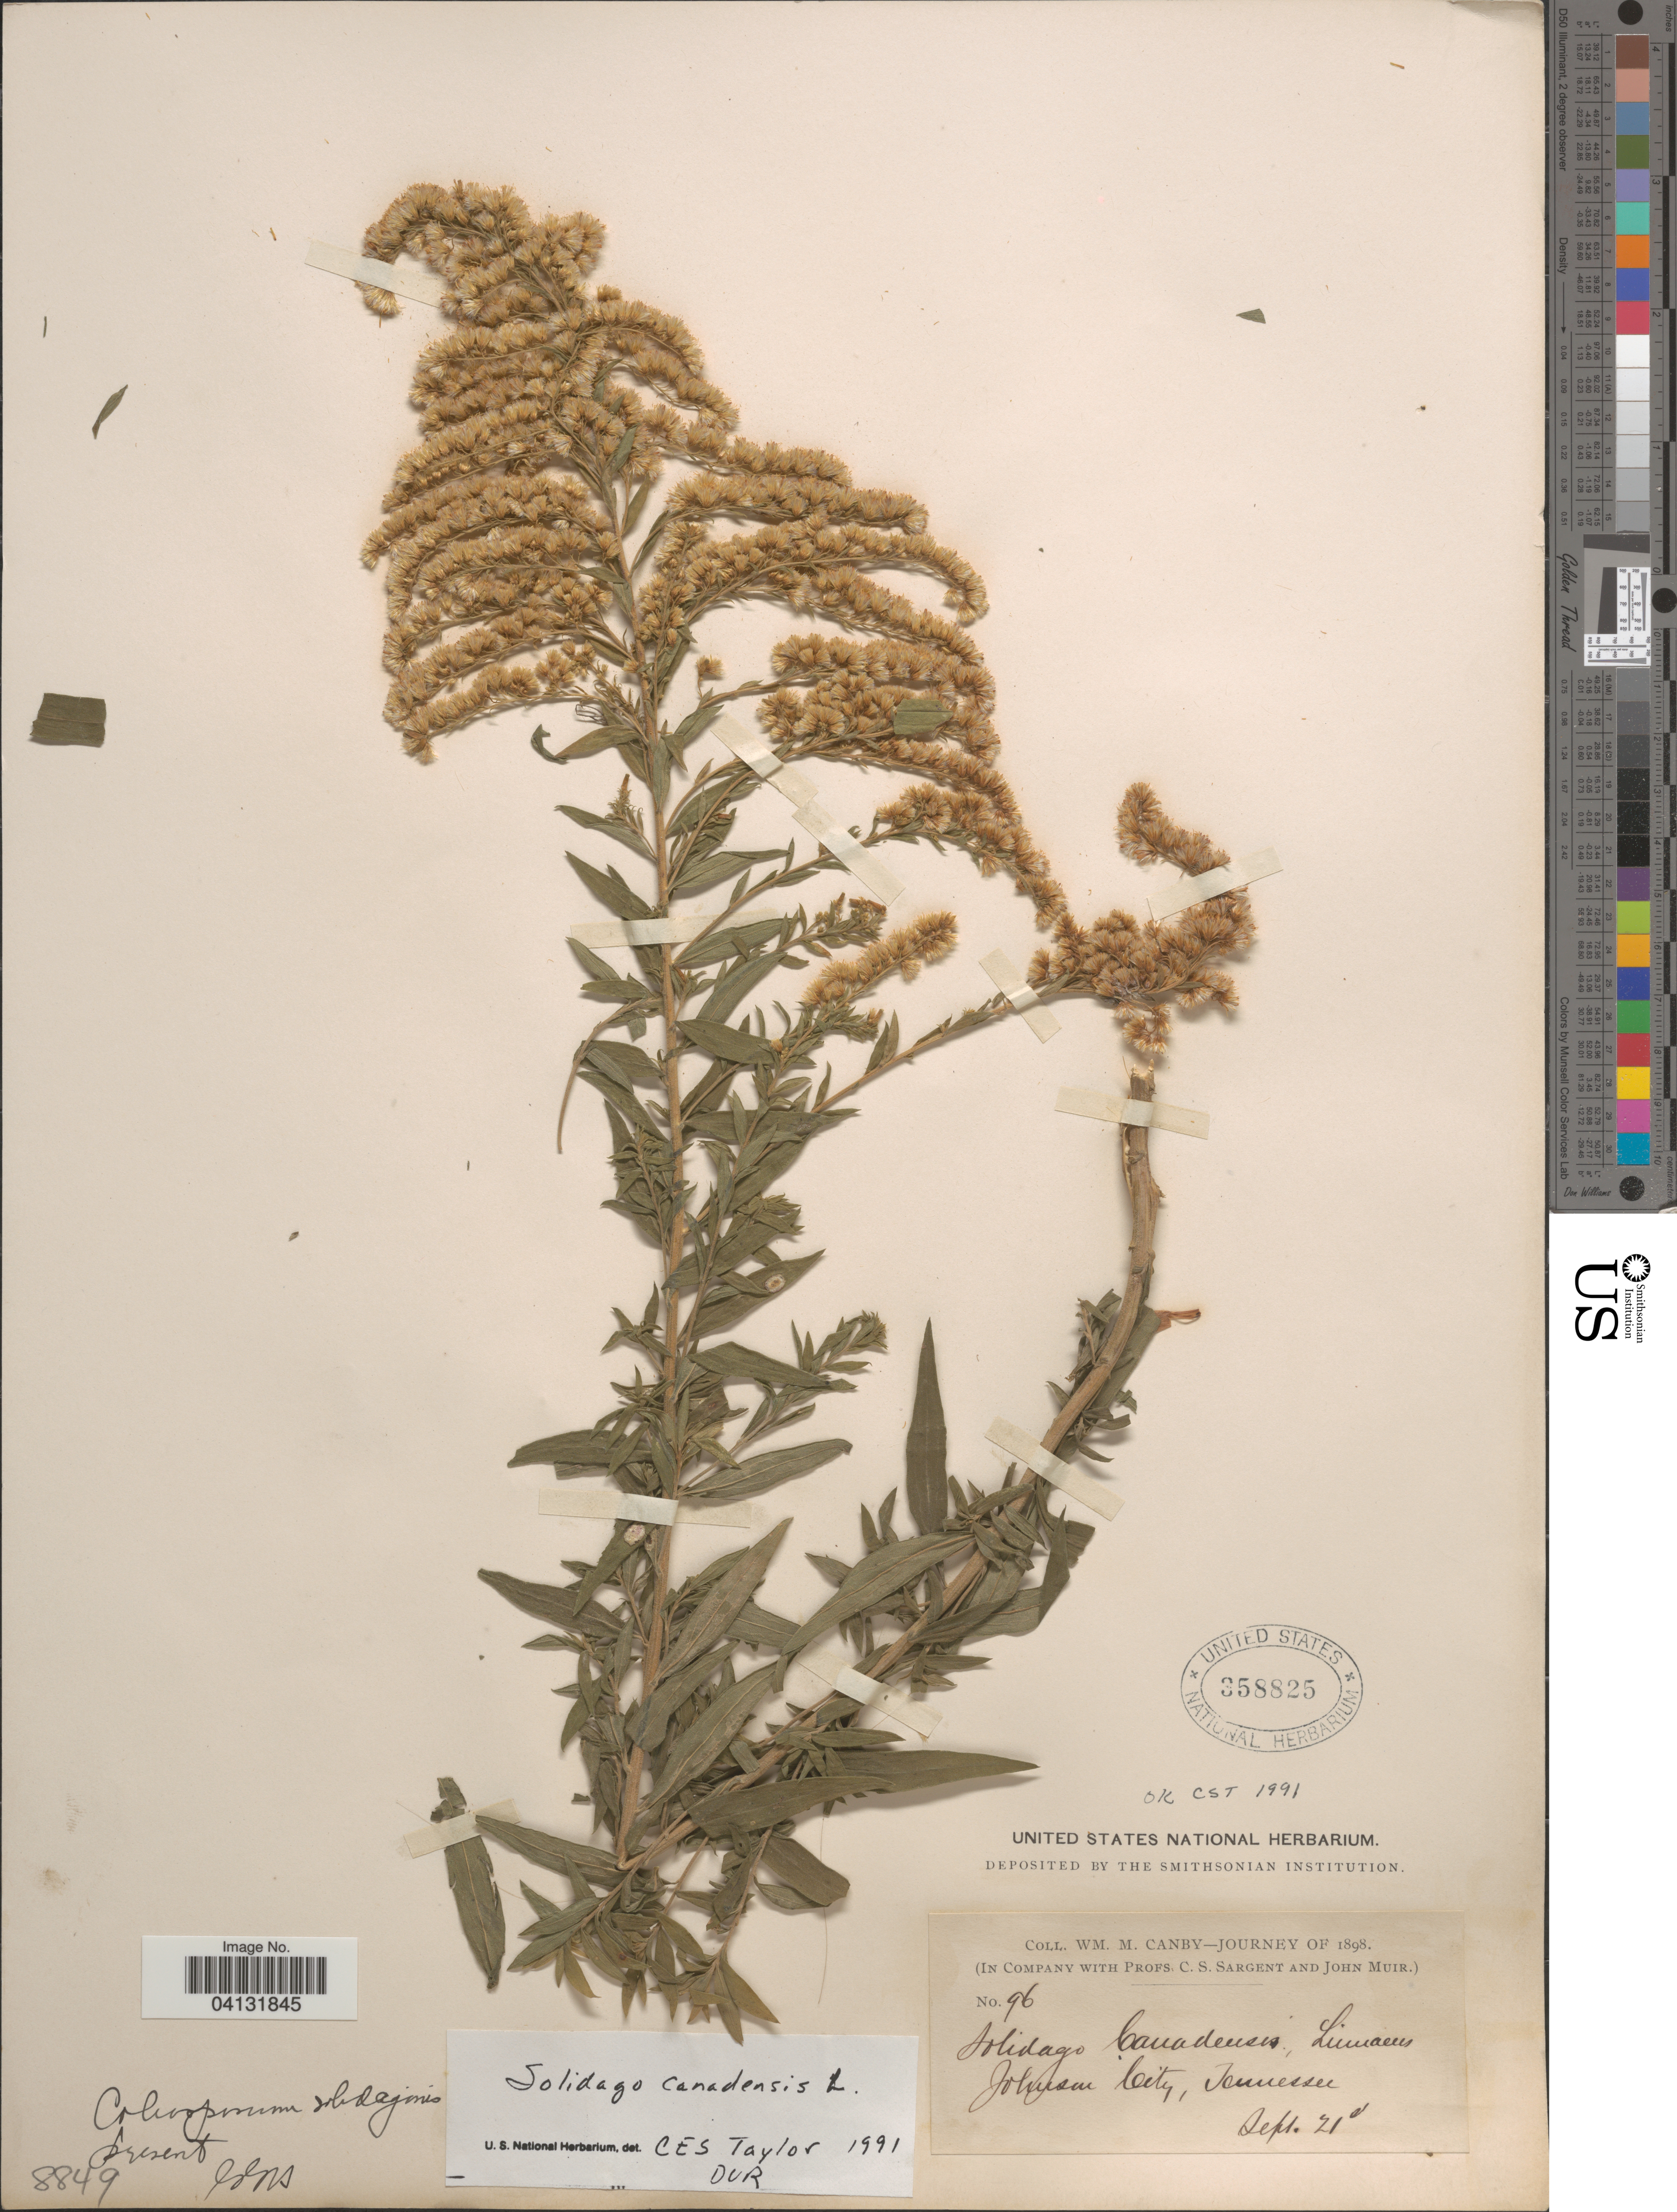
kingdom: Plantae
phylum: Tracheophyta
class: Magnoliopsida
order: Asterales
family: Asteraceae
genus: Solidago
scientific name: Solidago canadensis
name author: L.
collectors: W. M. Canby, C. S. Sargent & J. Muir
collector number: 96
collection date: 1898-09-21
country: United States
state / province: Tennessee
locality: Johnson City.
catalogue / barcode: US 358825